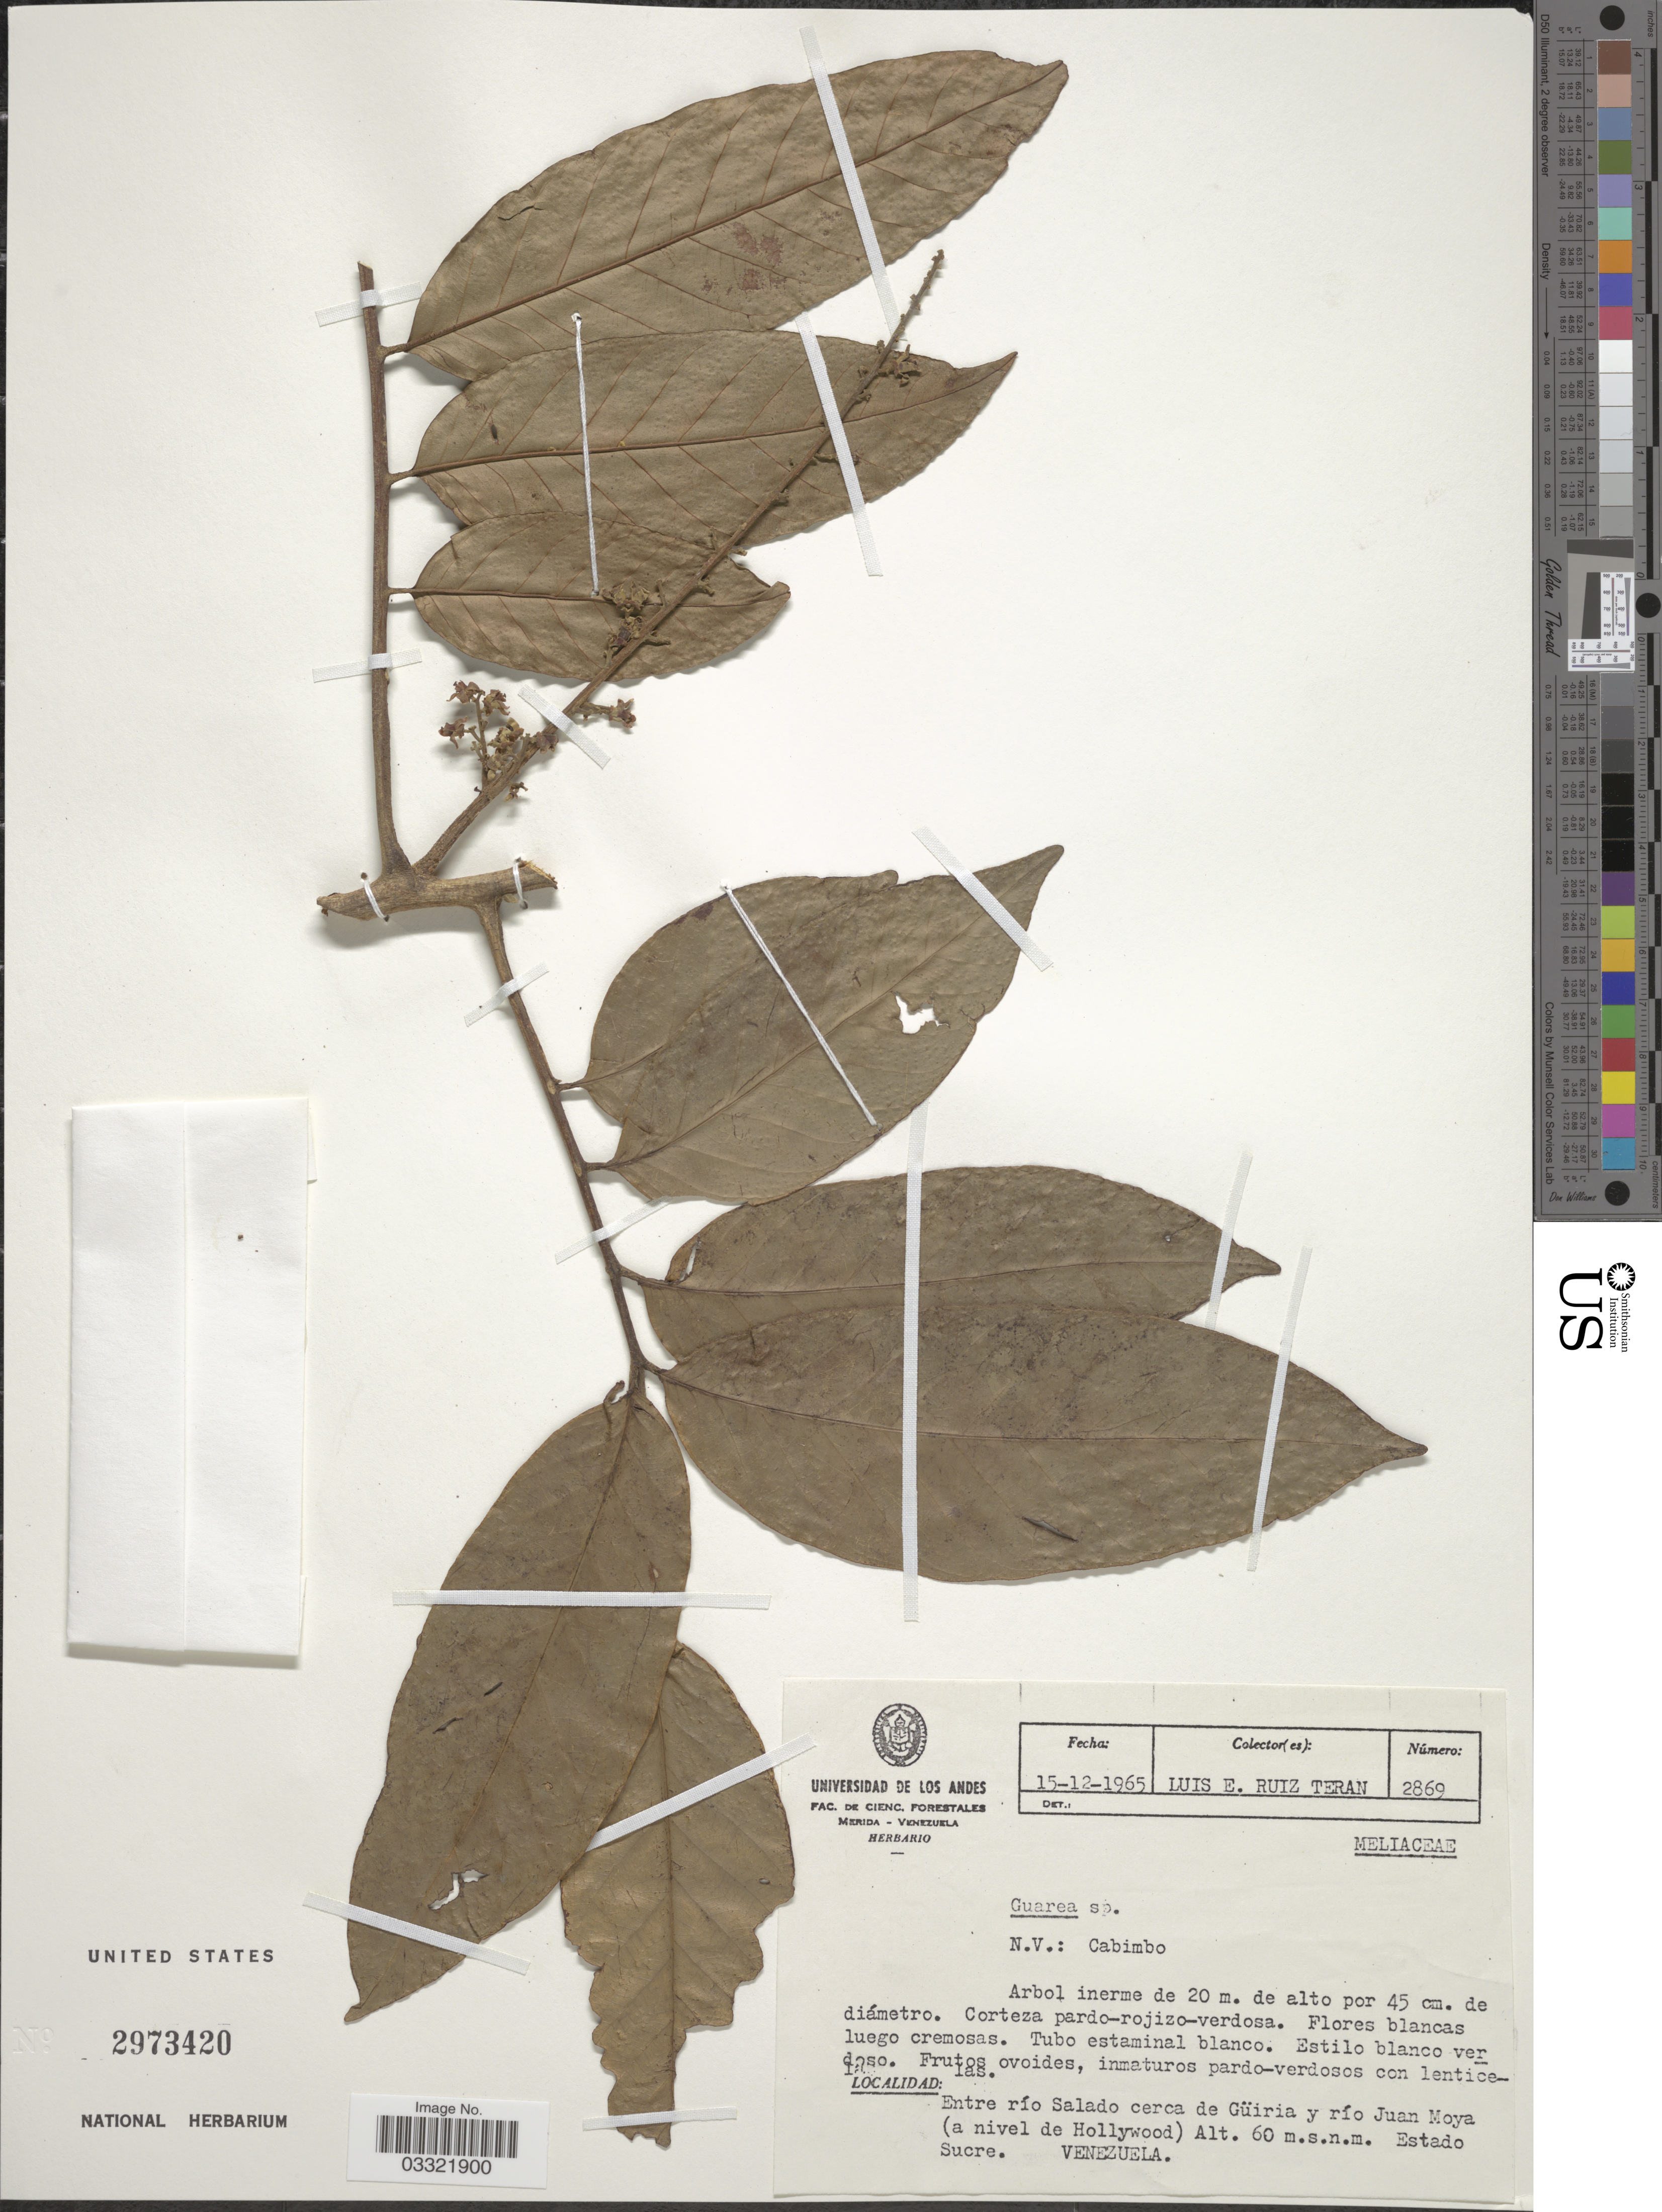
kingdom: Plantae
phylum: Tracheophyta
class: Magnoliopsida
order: Sapindales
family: Meliaceae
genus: Guarea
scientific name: Guarea sp.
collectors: L. E. Ruíz-Terán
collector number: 2869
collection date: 1965-12-15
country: Venezuela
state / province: Sucre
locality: Entre río Salado cerca de Güiria y río Juan Moya (a nivel de Hollywood).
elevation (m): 60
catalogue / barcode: US 2973420